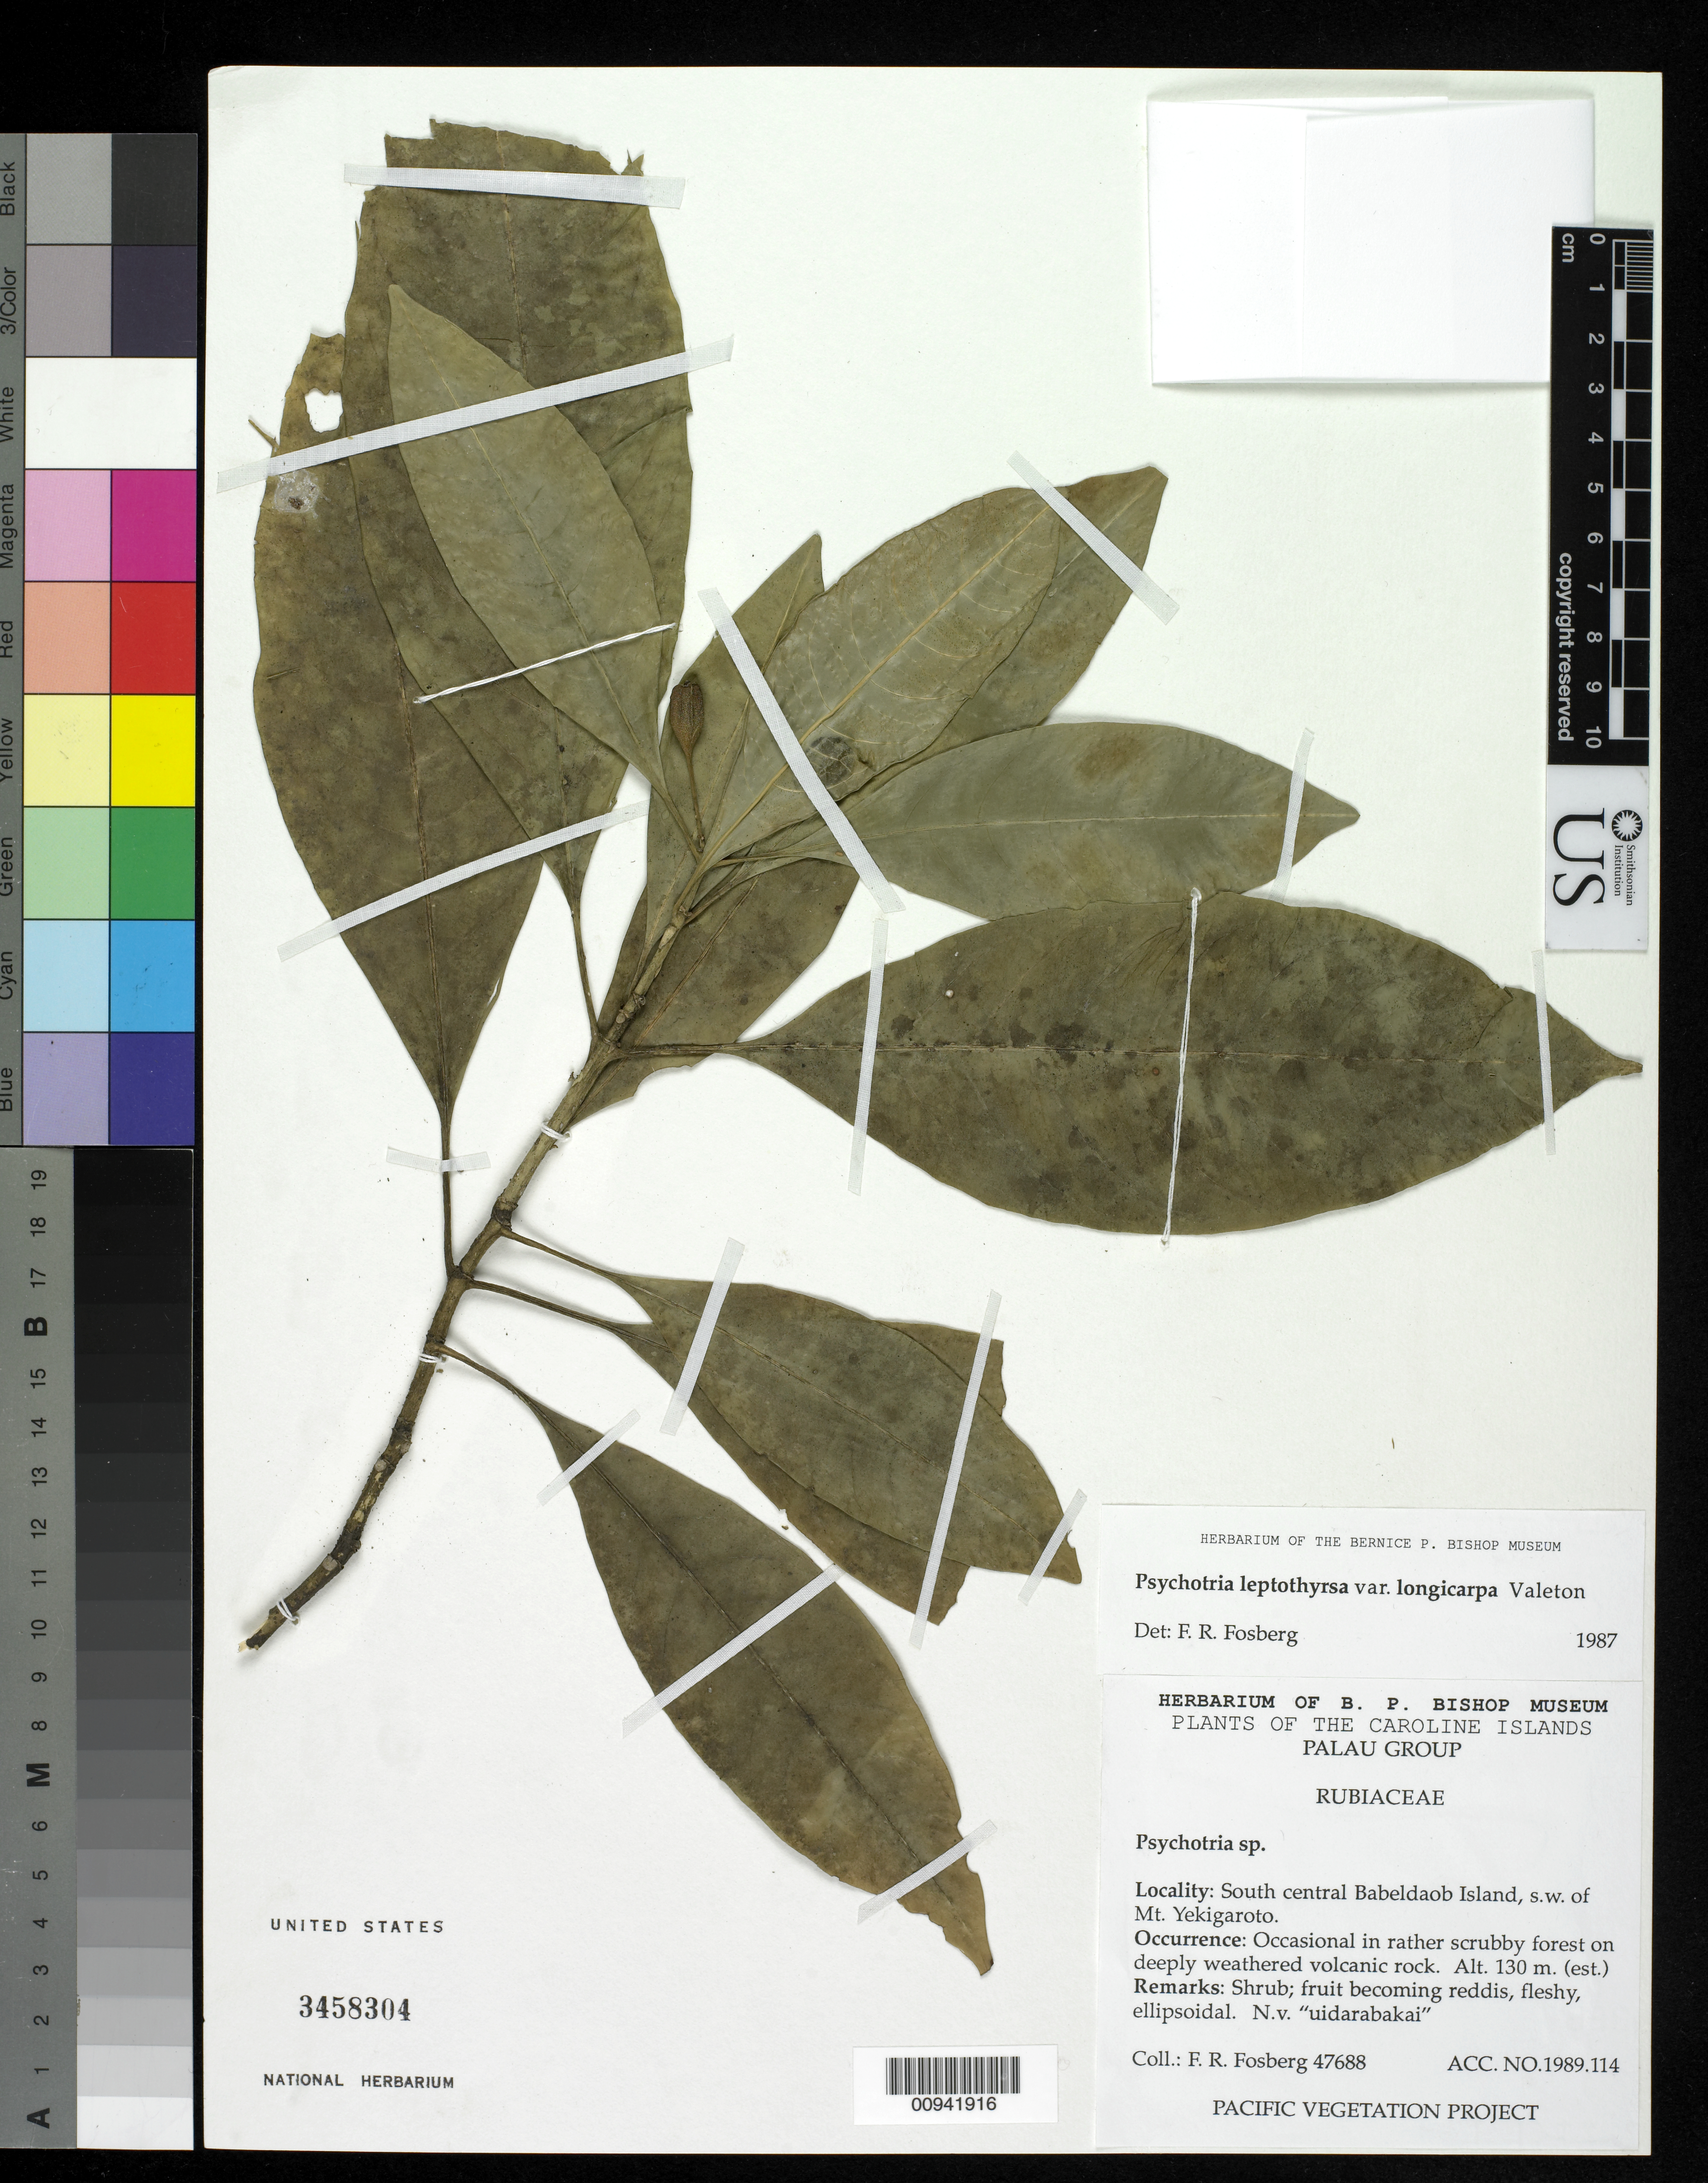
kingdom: Plantae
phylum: Tracheophyta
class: Magnoliopsida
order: Gentianales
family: Rubiaceae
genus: Psychotria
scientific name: Psychotria leptothyrsa var. longicarpa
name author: Valeton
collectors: F. R. Fosberg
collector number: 47688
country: Palau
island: Babeldaob [Babelthuap]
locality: South central Babeldaob Island, SW of Mt. Yekigaroto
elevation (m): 130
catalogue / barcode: US 3458304